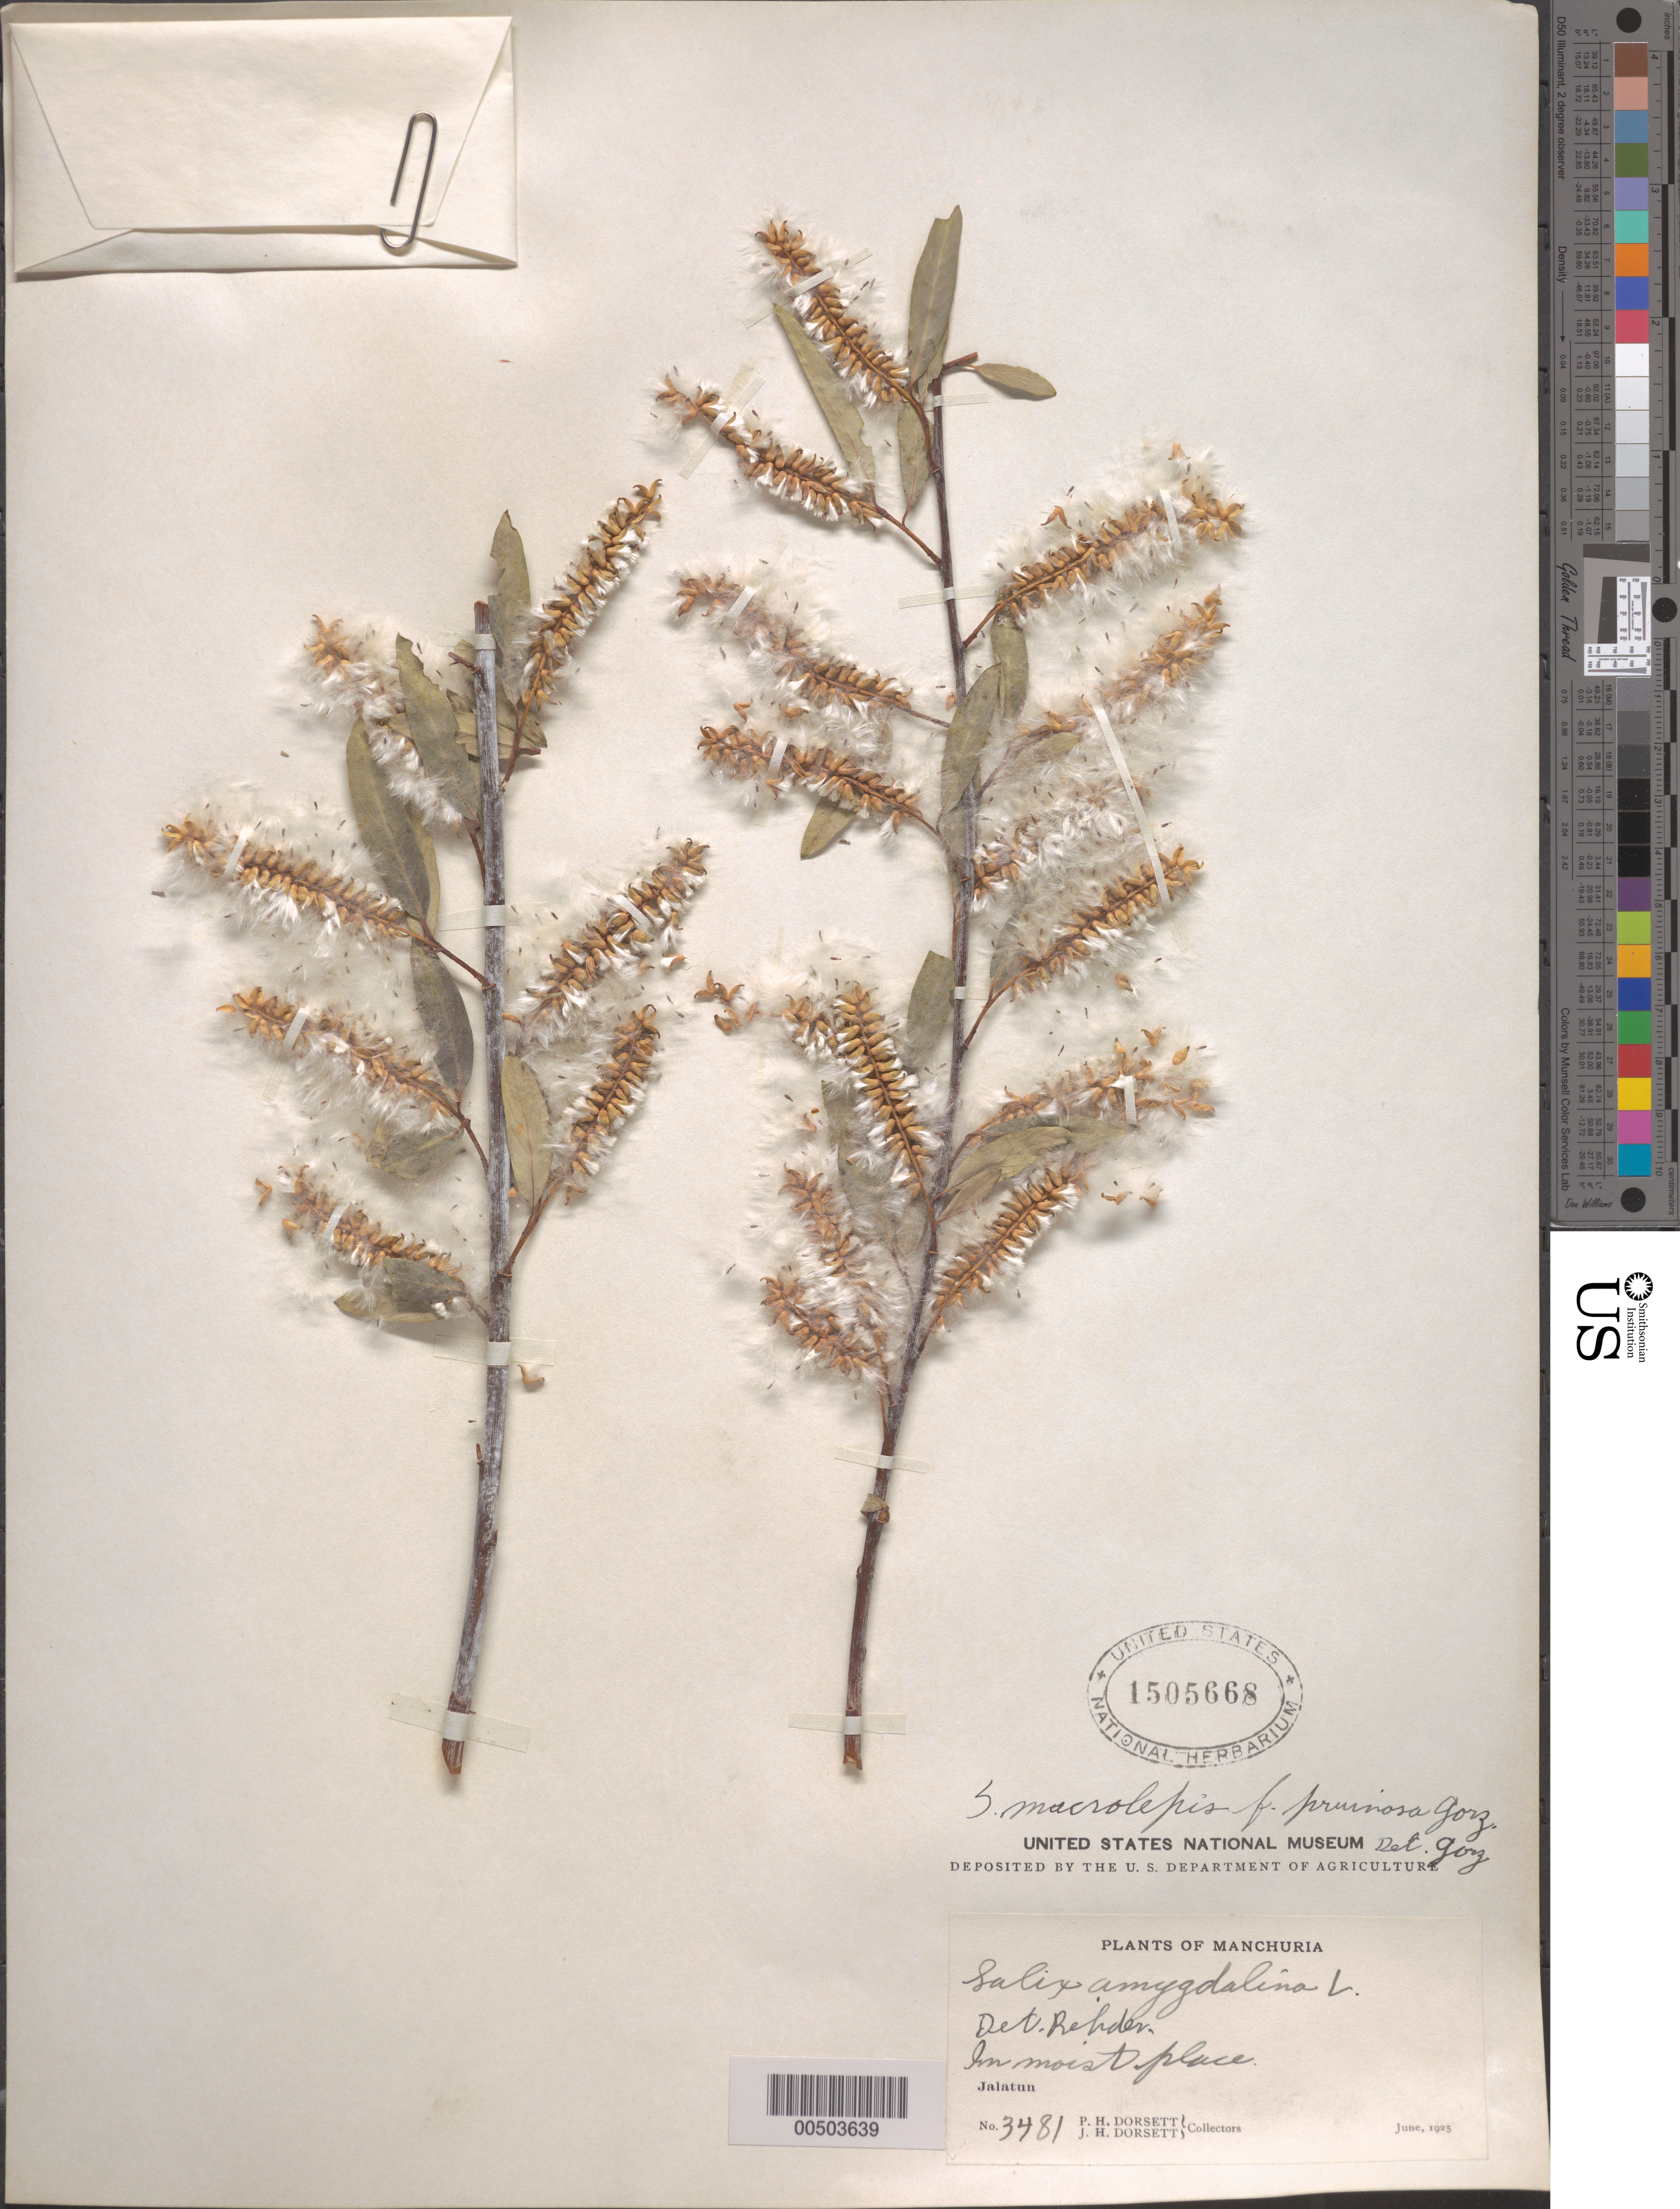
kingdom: Plantae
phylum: Tracheophyta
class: Magnoliopsida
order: Malpighiales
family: Salicaceae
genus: Salix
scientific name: Salix macroblasta f. pruinosa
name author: Goerz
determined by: Gorz, R.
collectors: P. H. Dorsett & J. Dorsett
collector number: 3481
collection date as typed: Jun 1925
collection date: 1925-06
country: China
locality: Jalatun; Manchuria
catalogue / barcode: US 1505668